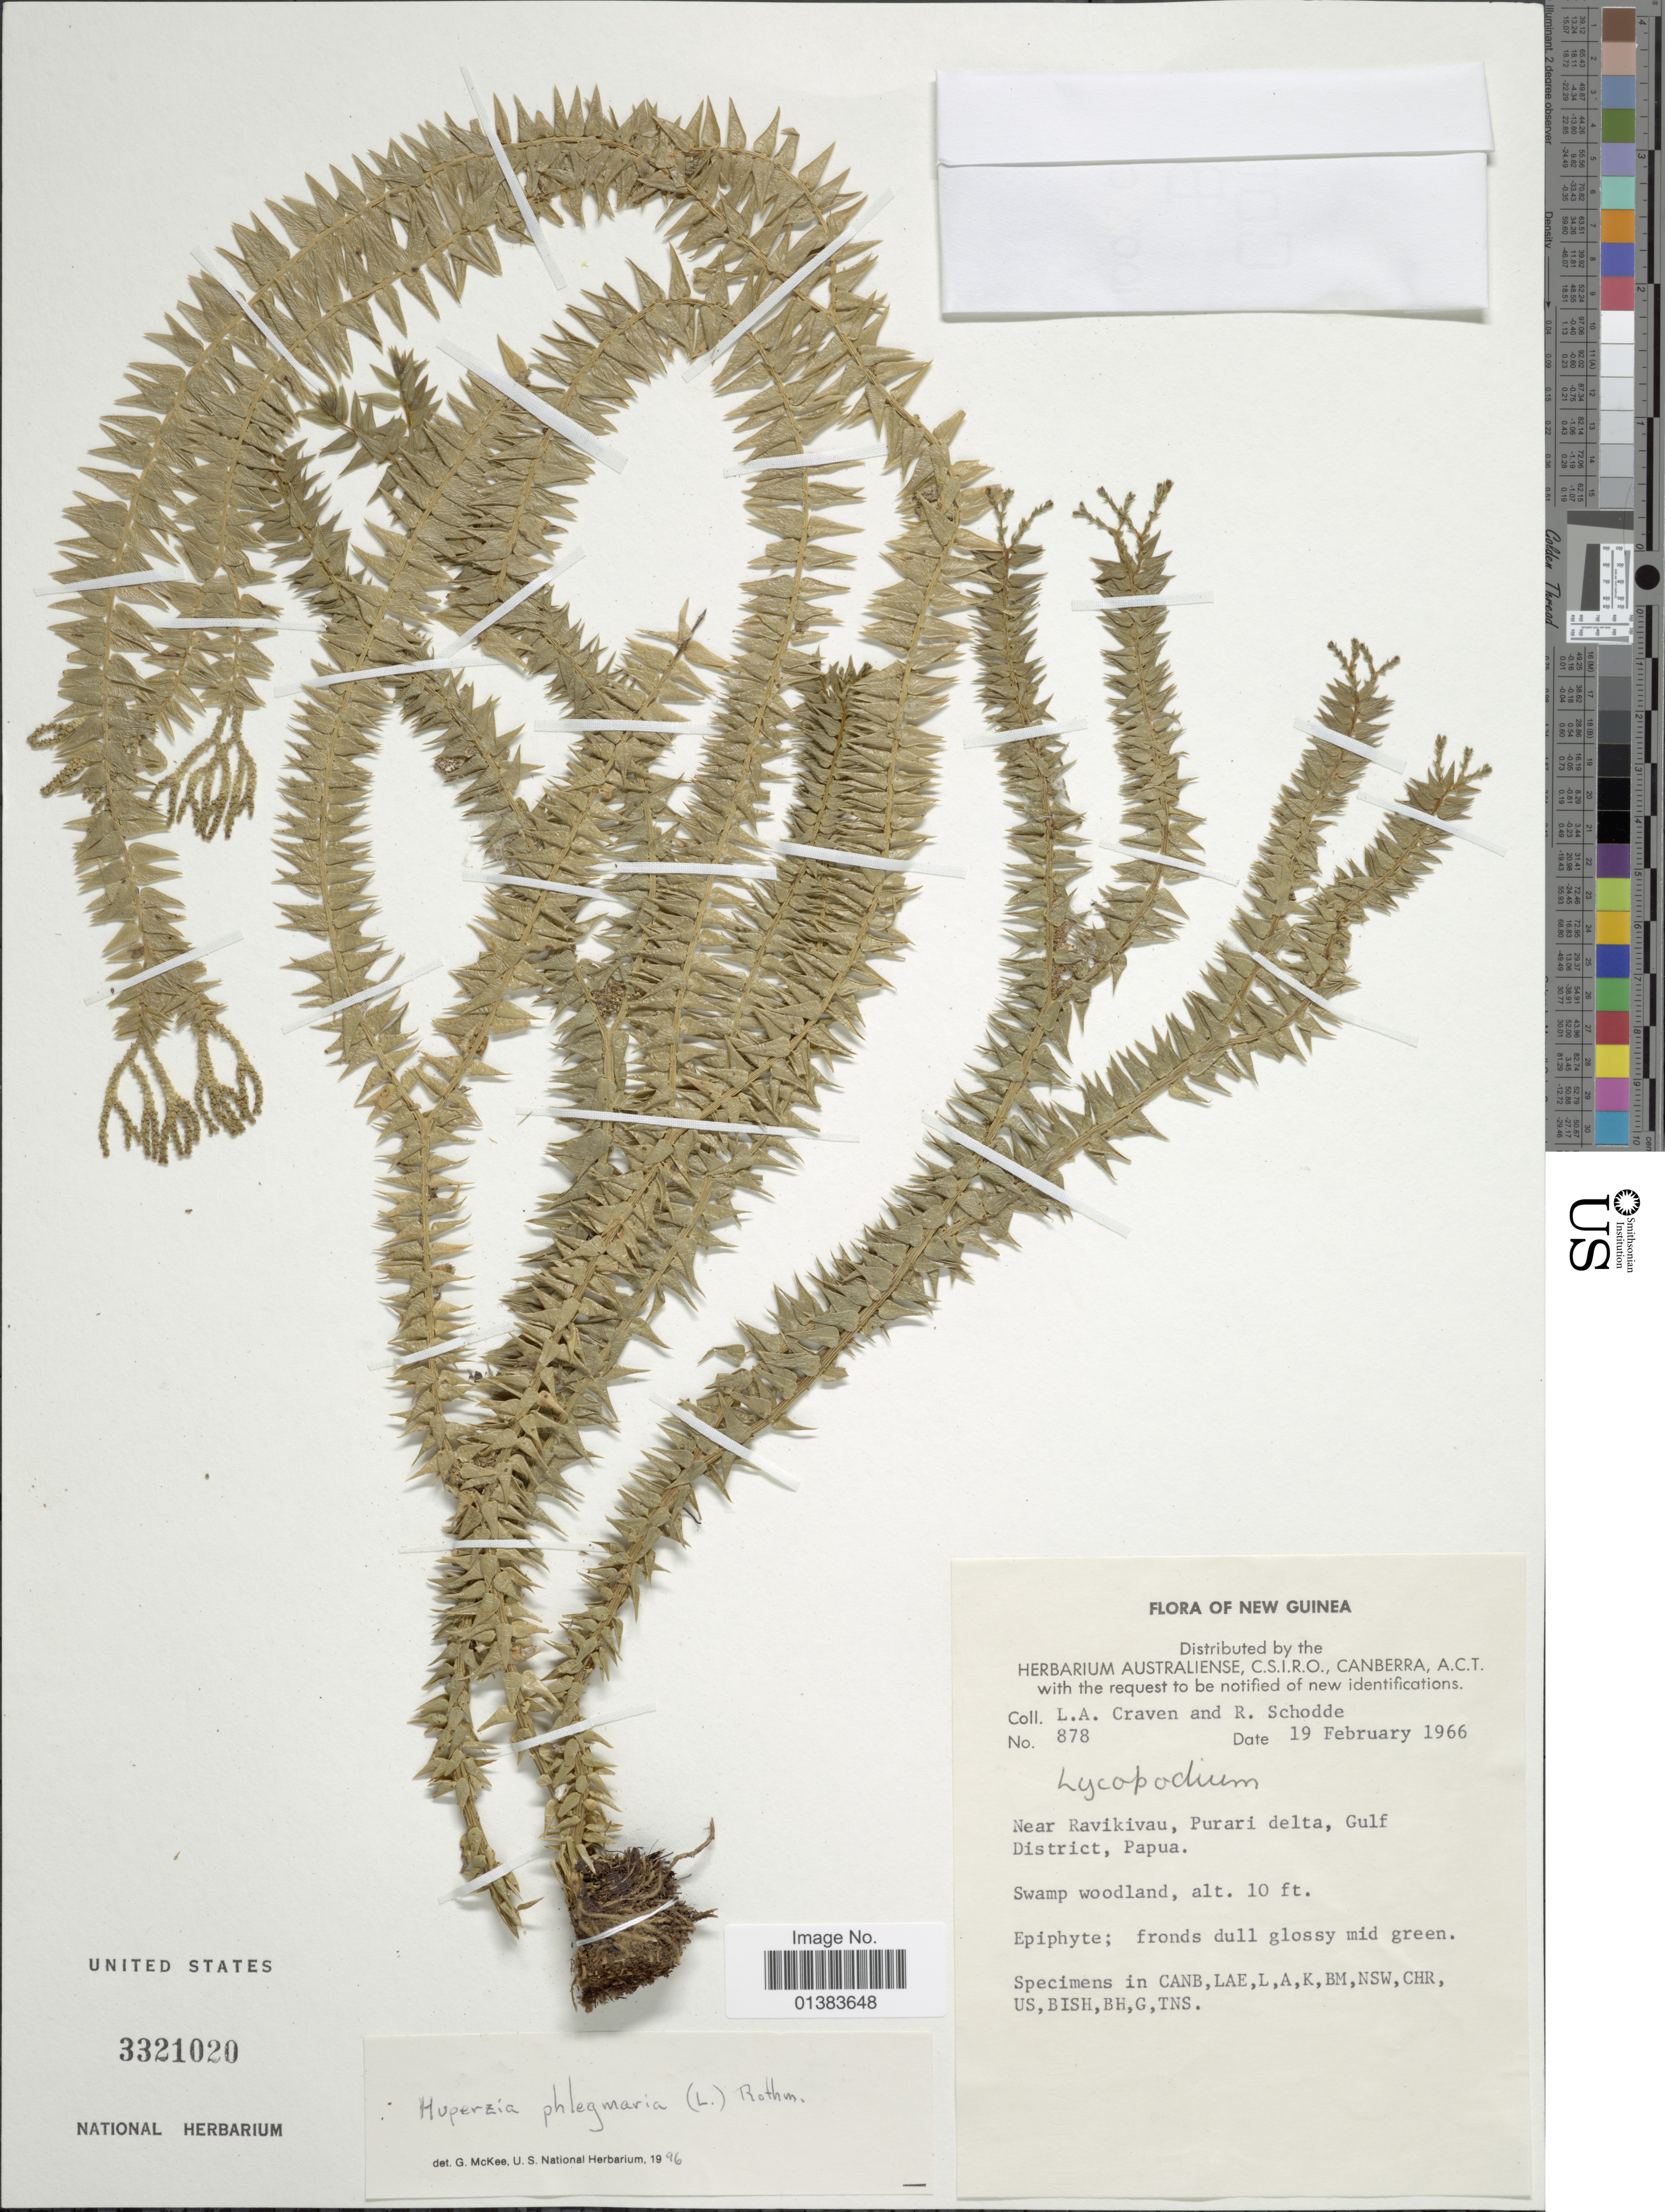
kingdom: Plantae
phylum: Tracheophyta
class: Lycopodiopsida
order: Lycopodiales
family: Lycopodiaceae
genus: Phlegmariurus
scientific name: Phlegmariurus kesselringii (Herter) comb. ined.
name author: (Herter)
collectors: L. A. Craven & R. Schodde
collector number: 878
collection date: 1966-02-19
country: Papua New Guinea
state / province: Gulf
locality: New Guinea, Near Ravikivau, Purari delta, Papua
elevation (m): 3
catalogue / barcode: US 3321020